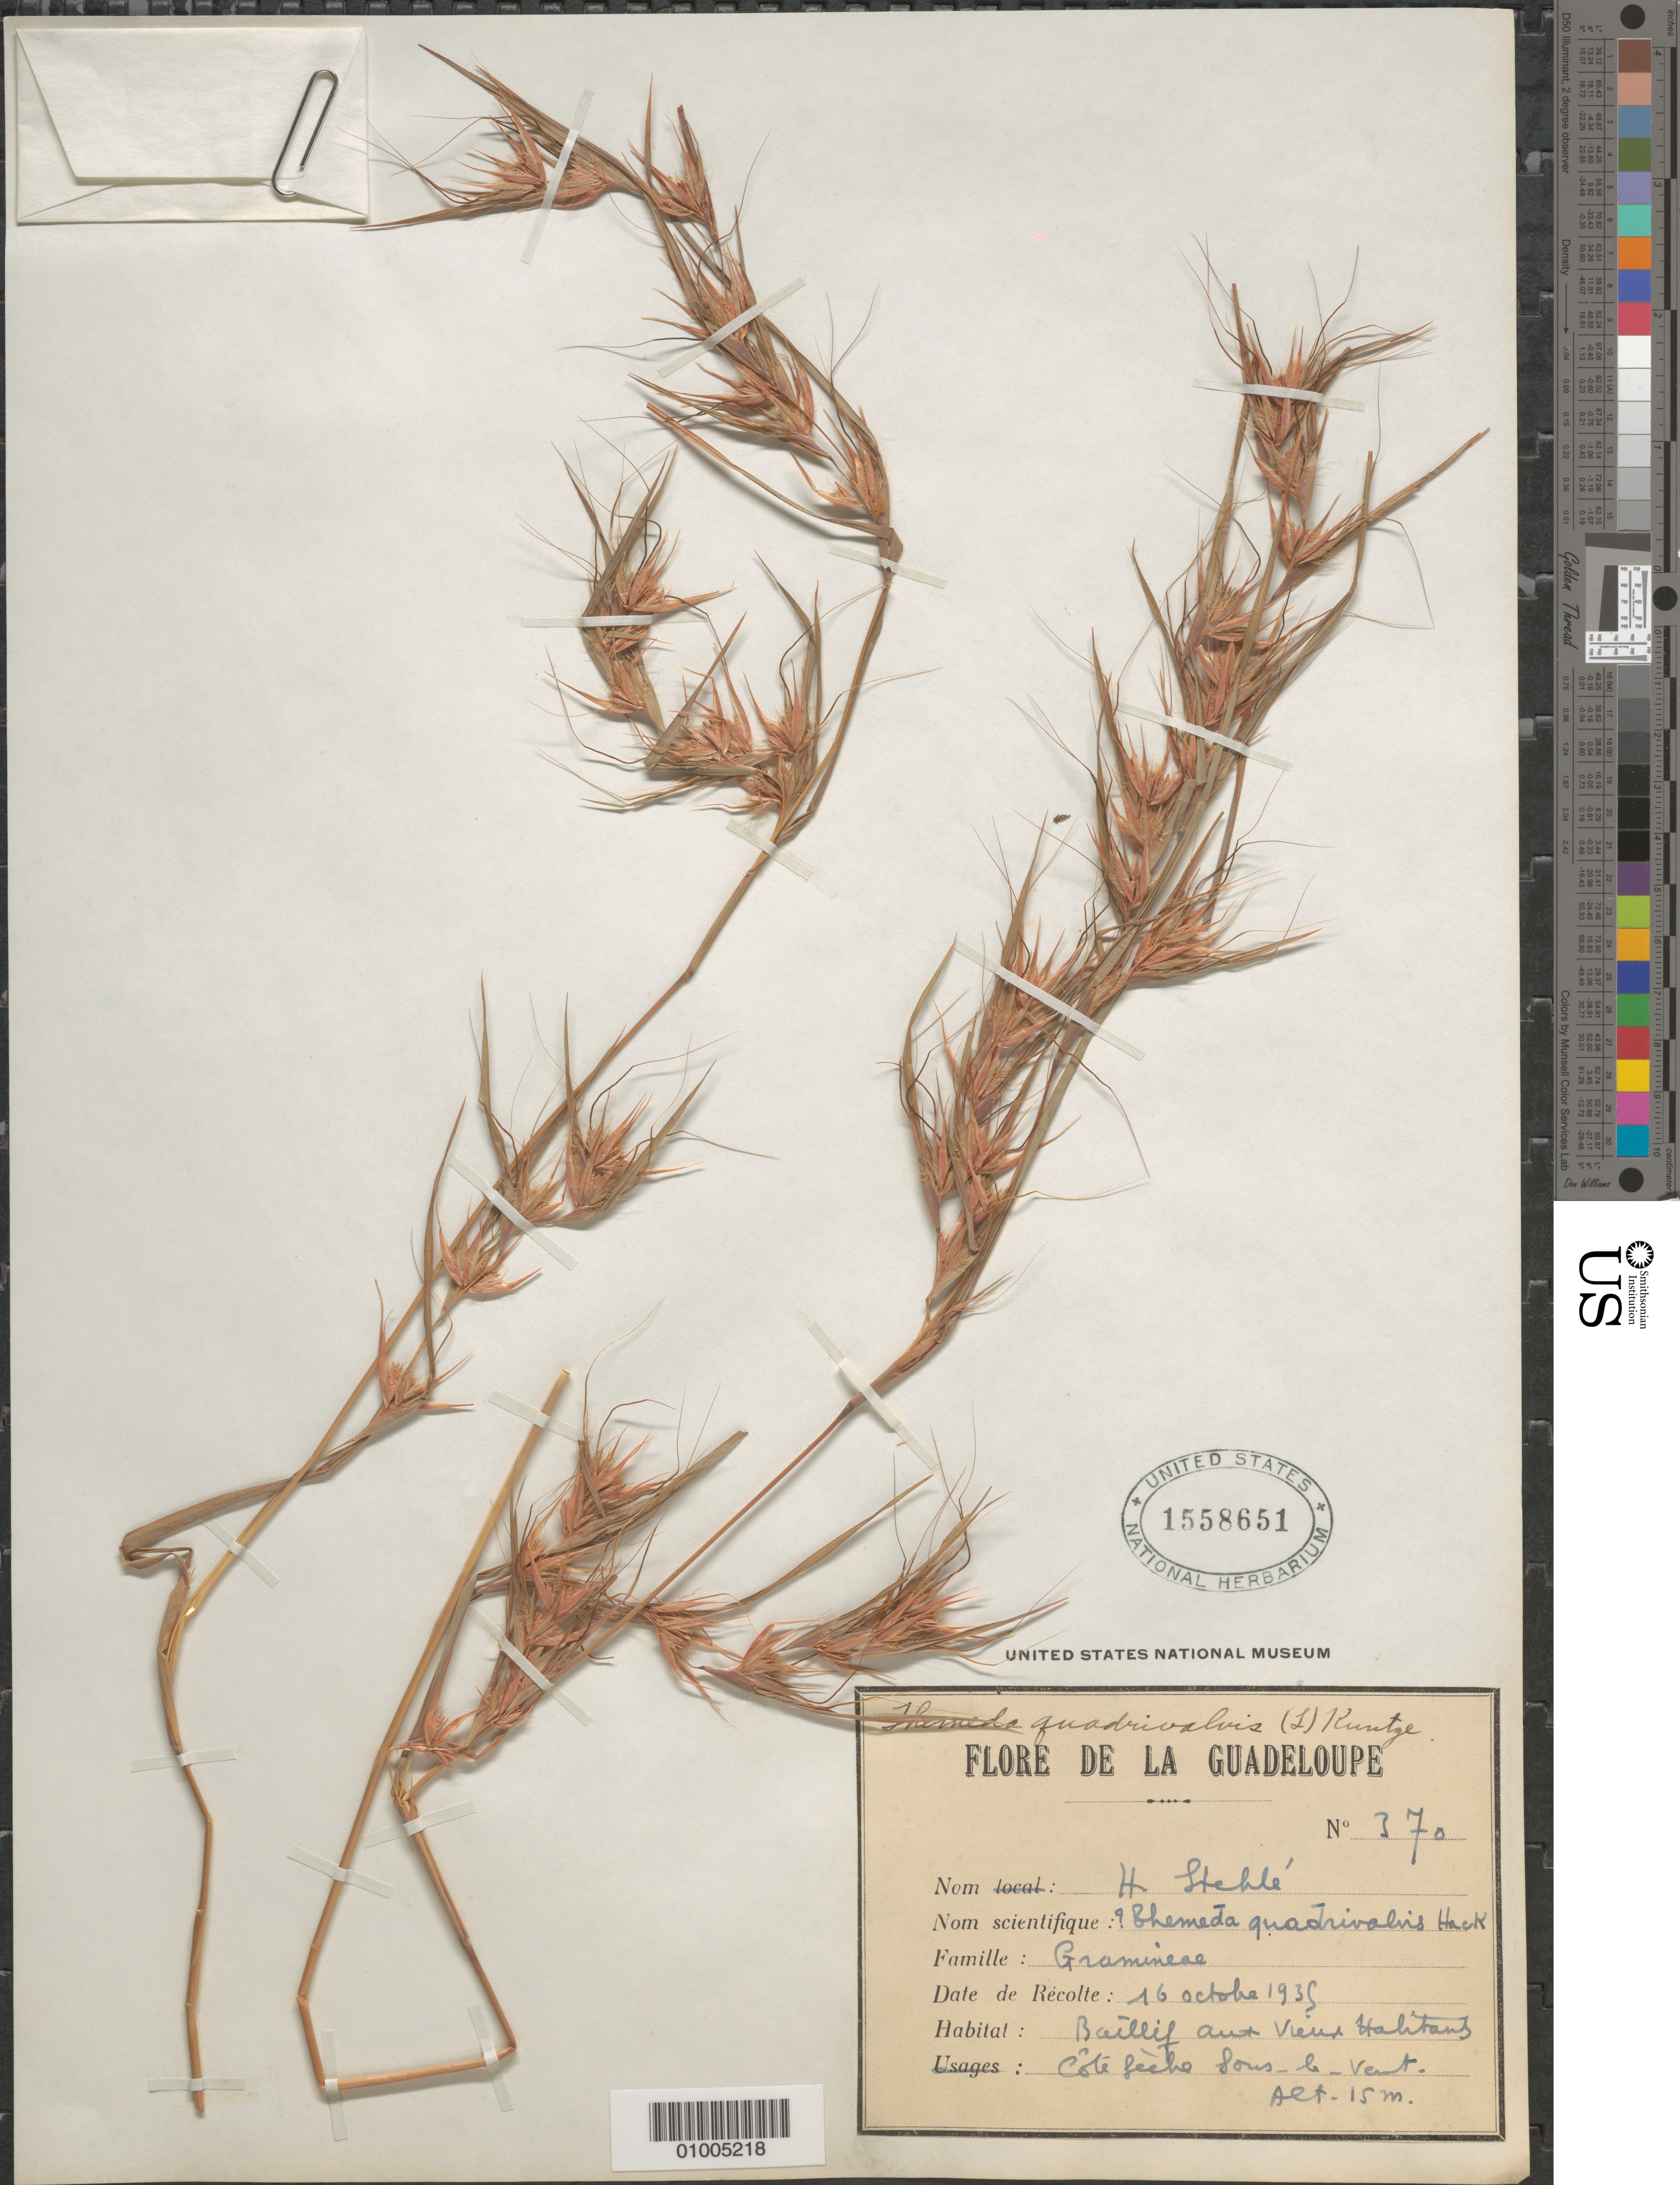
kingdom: Plantae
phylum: Tracheophyta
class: Liliopsida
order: Poales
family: Poaceae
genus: Themeda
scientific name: Themeda quadrivalvis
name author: (L.) Kuntze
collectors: H. Stehlé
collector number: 370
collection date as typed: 16 Oct 1935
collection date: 1935-10-16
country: Guadeloupe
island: Basse Terre [Guadeloupe]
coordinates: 0 N, 0 E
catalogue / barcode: US 1558651